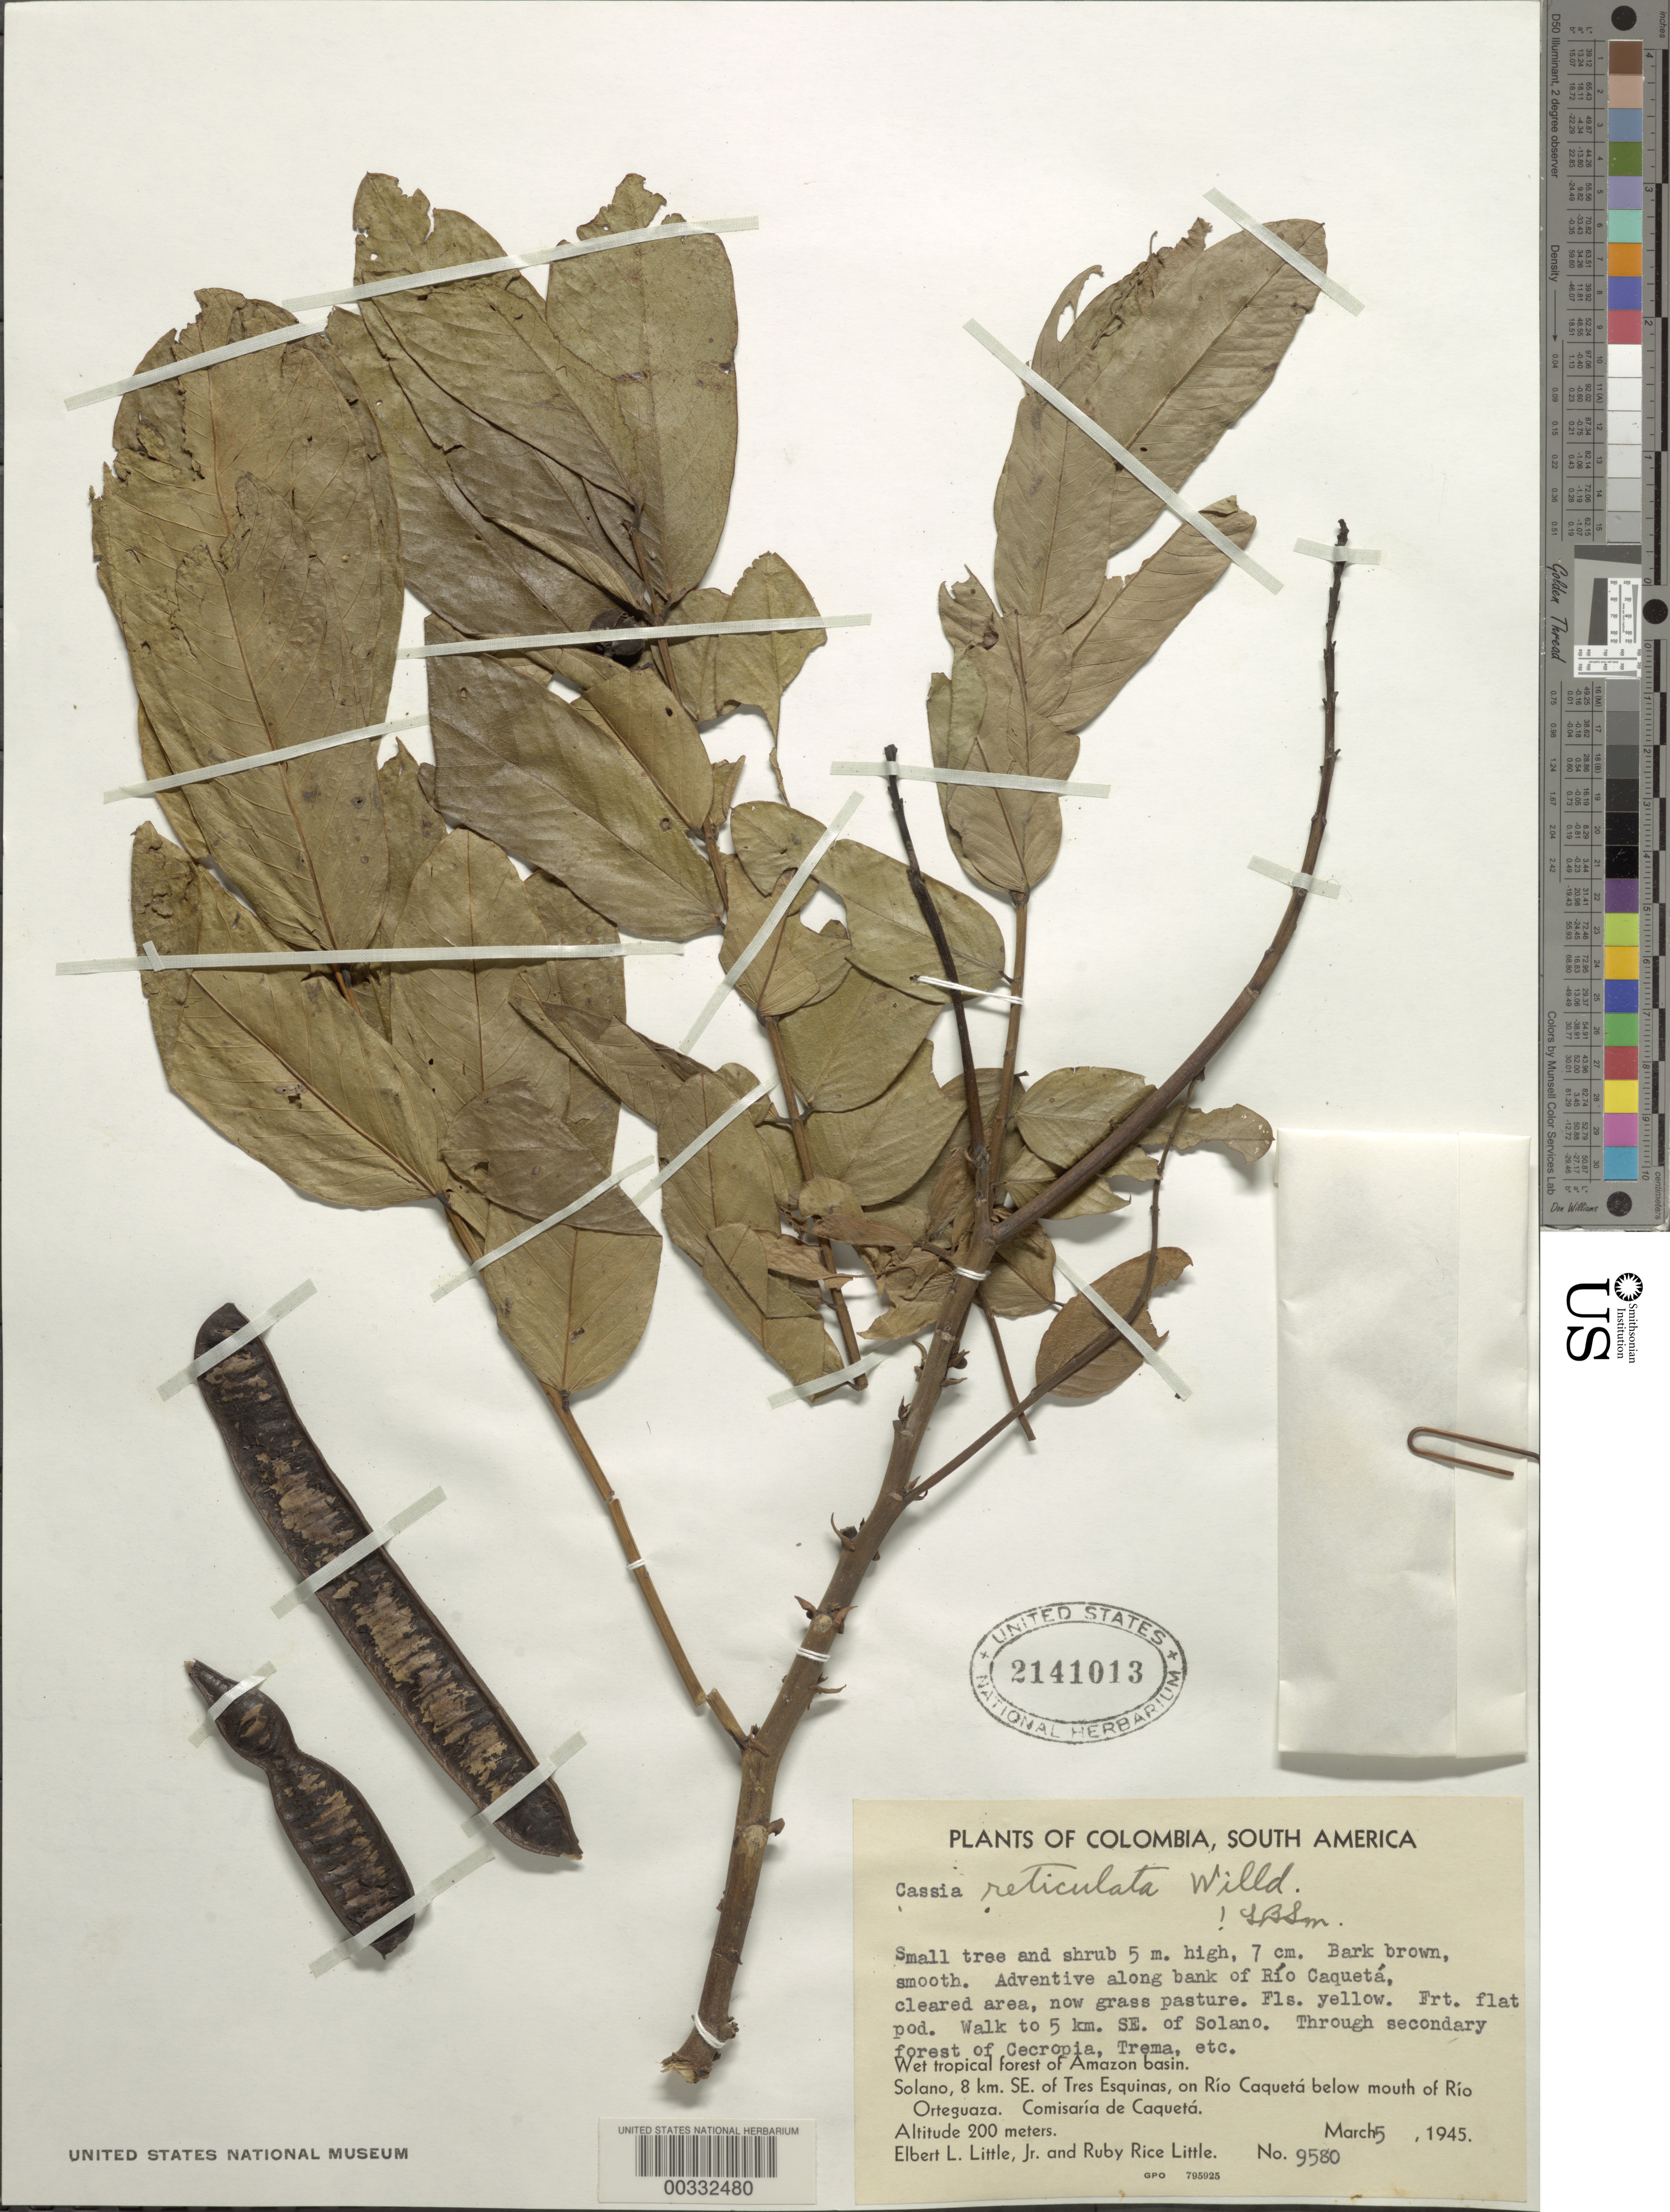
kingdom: Plantae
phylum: Tracheophyta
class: Magnoliopsida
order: Fabales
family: Fabaceae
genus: Senna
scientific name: Senna reticulata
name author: (Willd.) H.S. Irwin & Barneby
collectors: E. L. Little & R. R. Little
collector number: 9580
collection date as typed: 05 Mar 1945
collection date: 1945-03-05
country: Colombia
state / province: Caquetá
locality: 5 km SE of Solano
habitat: Secondary forest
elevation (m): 200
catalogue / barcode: US 2141013